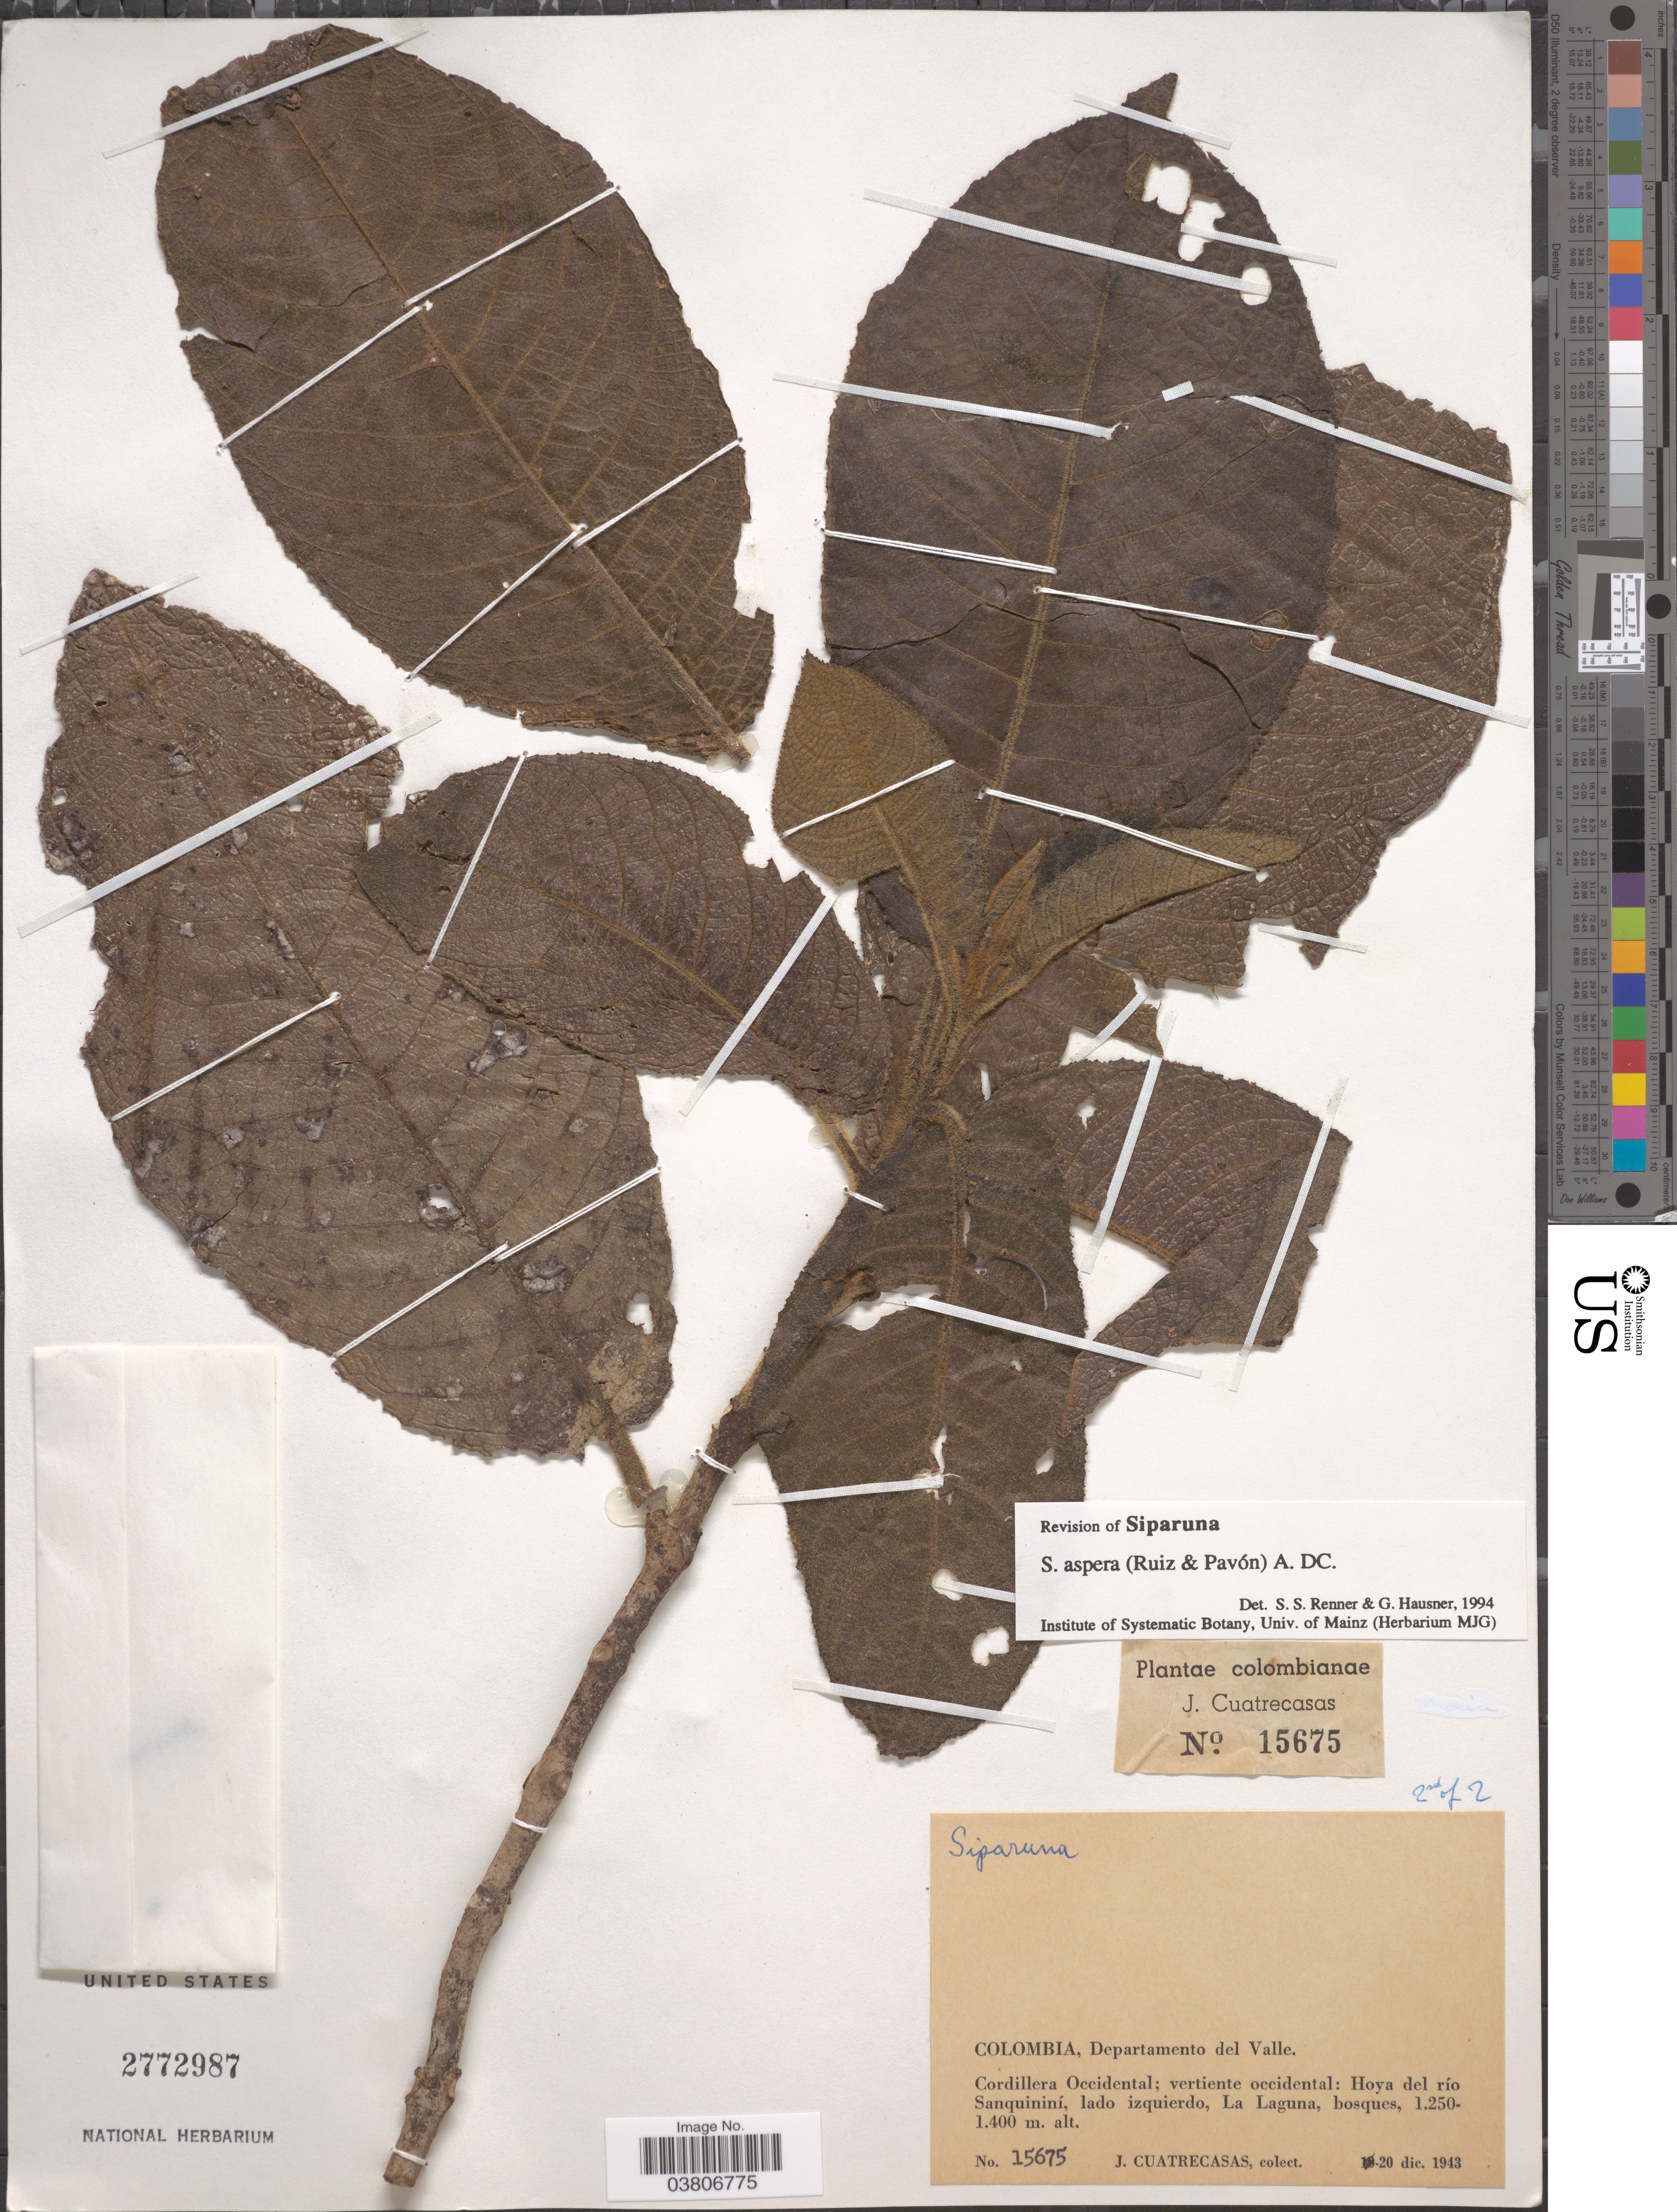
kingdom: Plantae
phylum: Tracheophyta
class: Magnoliopsida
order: Laurales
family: Siparunaceae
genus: Siparuna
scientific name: Siparuna aspera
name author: (Ruiz & Pav.) A. DC.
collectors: J. Cuatrecasas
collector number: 15675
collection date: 1943-12-20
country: Colombia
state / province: Valle del Cauca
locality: Departamento del Valle. Cordillera Occidental; vertiente occidental: Hoya del río Sanquininí, lado izquierdo, La Laguna.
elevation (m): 1250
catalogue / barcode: US 2772987